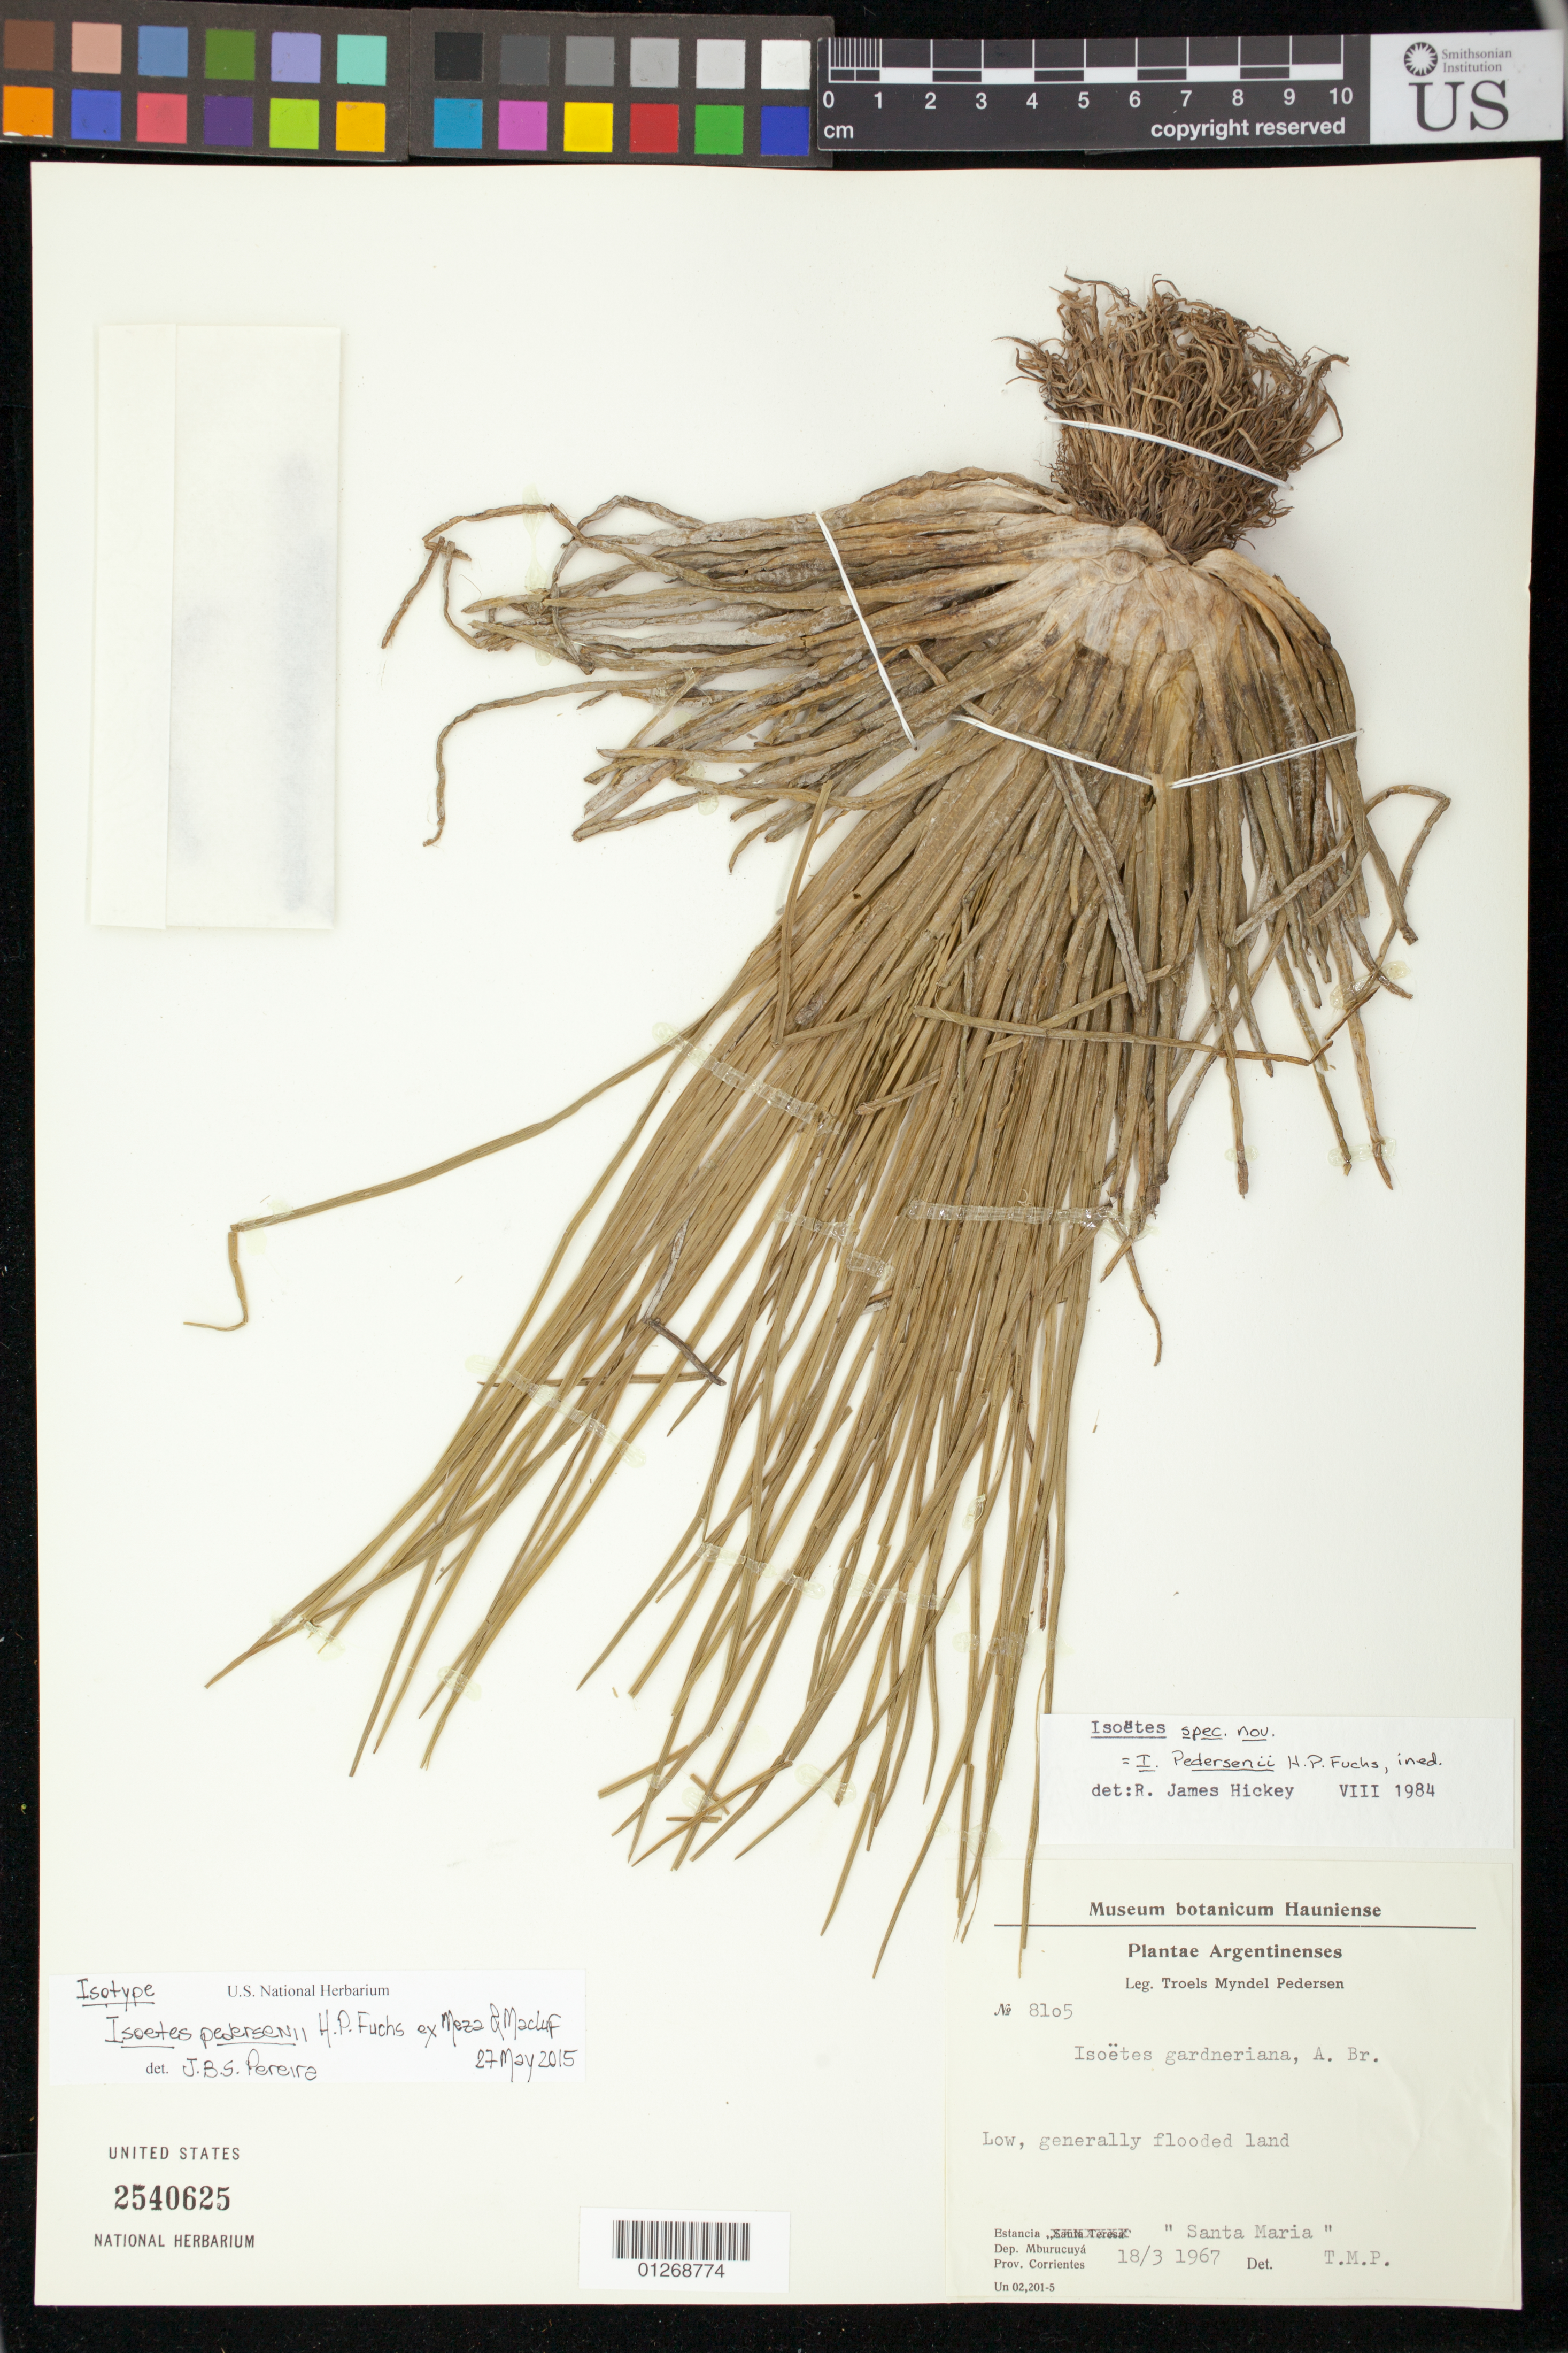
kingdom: Plantae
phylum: Tracheophyta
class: Lycopodiopsida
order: Isoetales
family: Isoetaceae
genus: Isoetes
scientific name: Isoetes pedersenii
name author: H.P. Fuchs ex E.I. Meza & Macluf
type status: Isotype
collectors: T. M. Pedersen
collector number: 8105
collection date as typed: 18/3 1967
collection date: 1967-03-18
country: Argentina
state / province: Corrientes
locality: Estancia "Santa Maria", Dep. Mburucuyá, Prov. Corrientes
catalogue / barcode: US 2540625